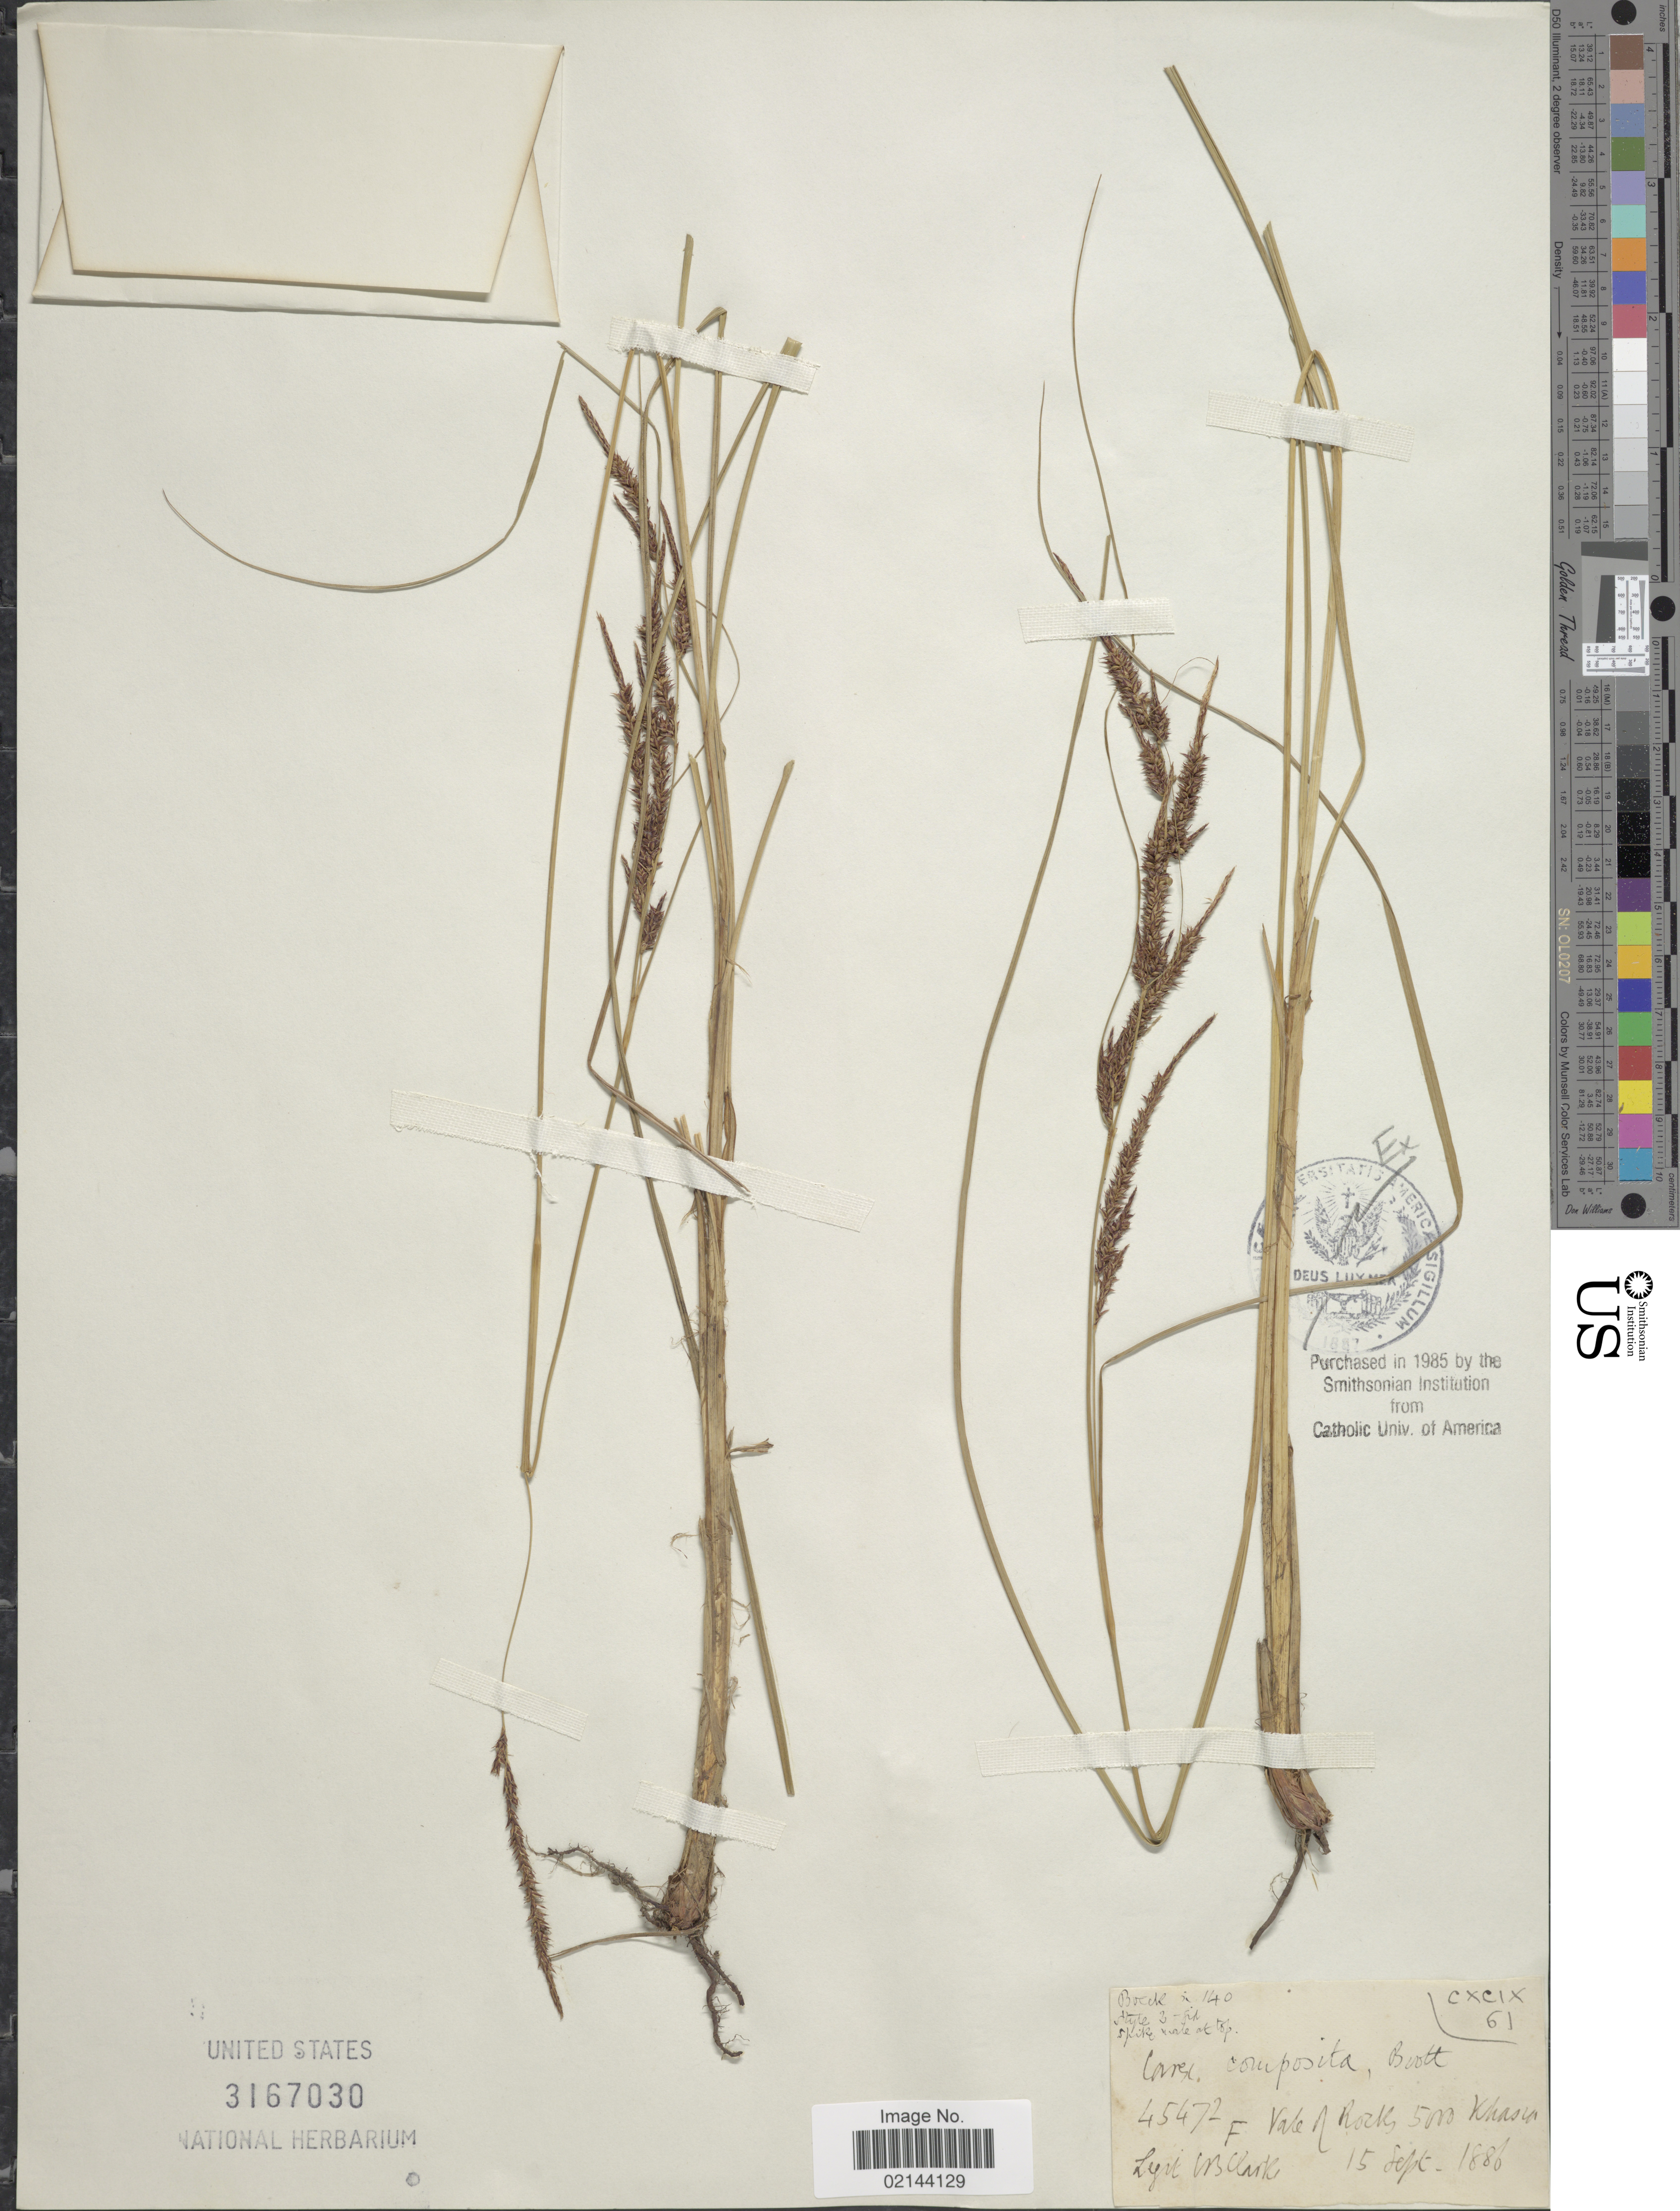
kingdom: Plantae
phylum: Tracheophyta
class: Liliopsida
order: Poales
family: Cyperaceae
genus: Carex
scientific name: Carex composita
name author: Boott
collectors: C. B. Clarke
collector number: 45472F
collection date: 1886-01-15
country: India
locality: Vale of Rocks 5000 Khasia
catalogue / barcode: US 3167030